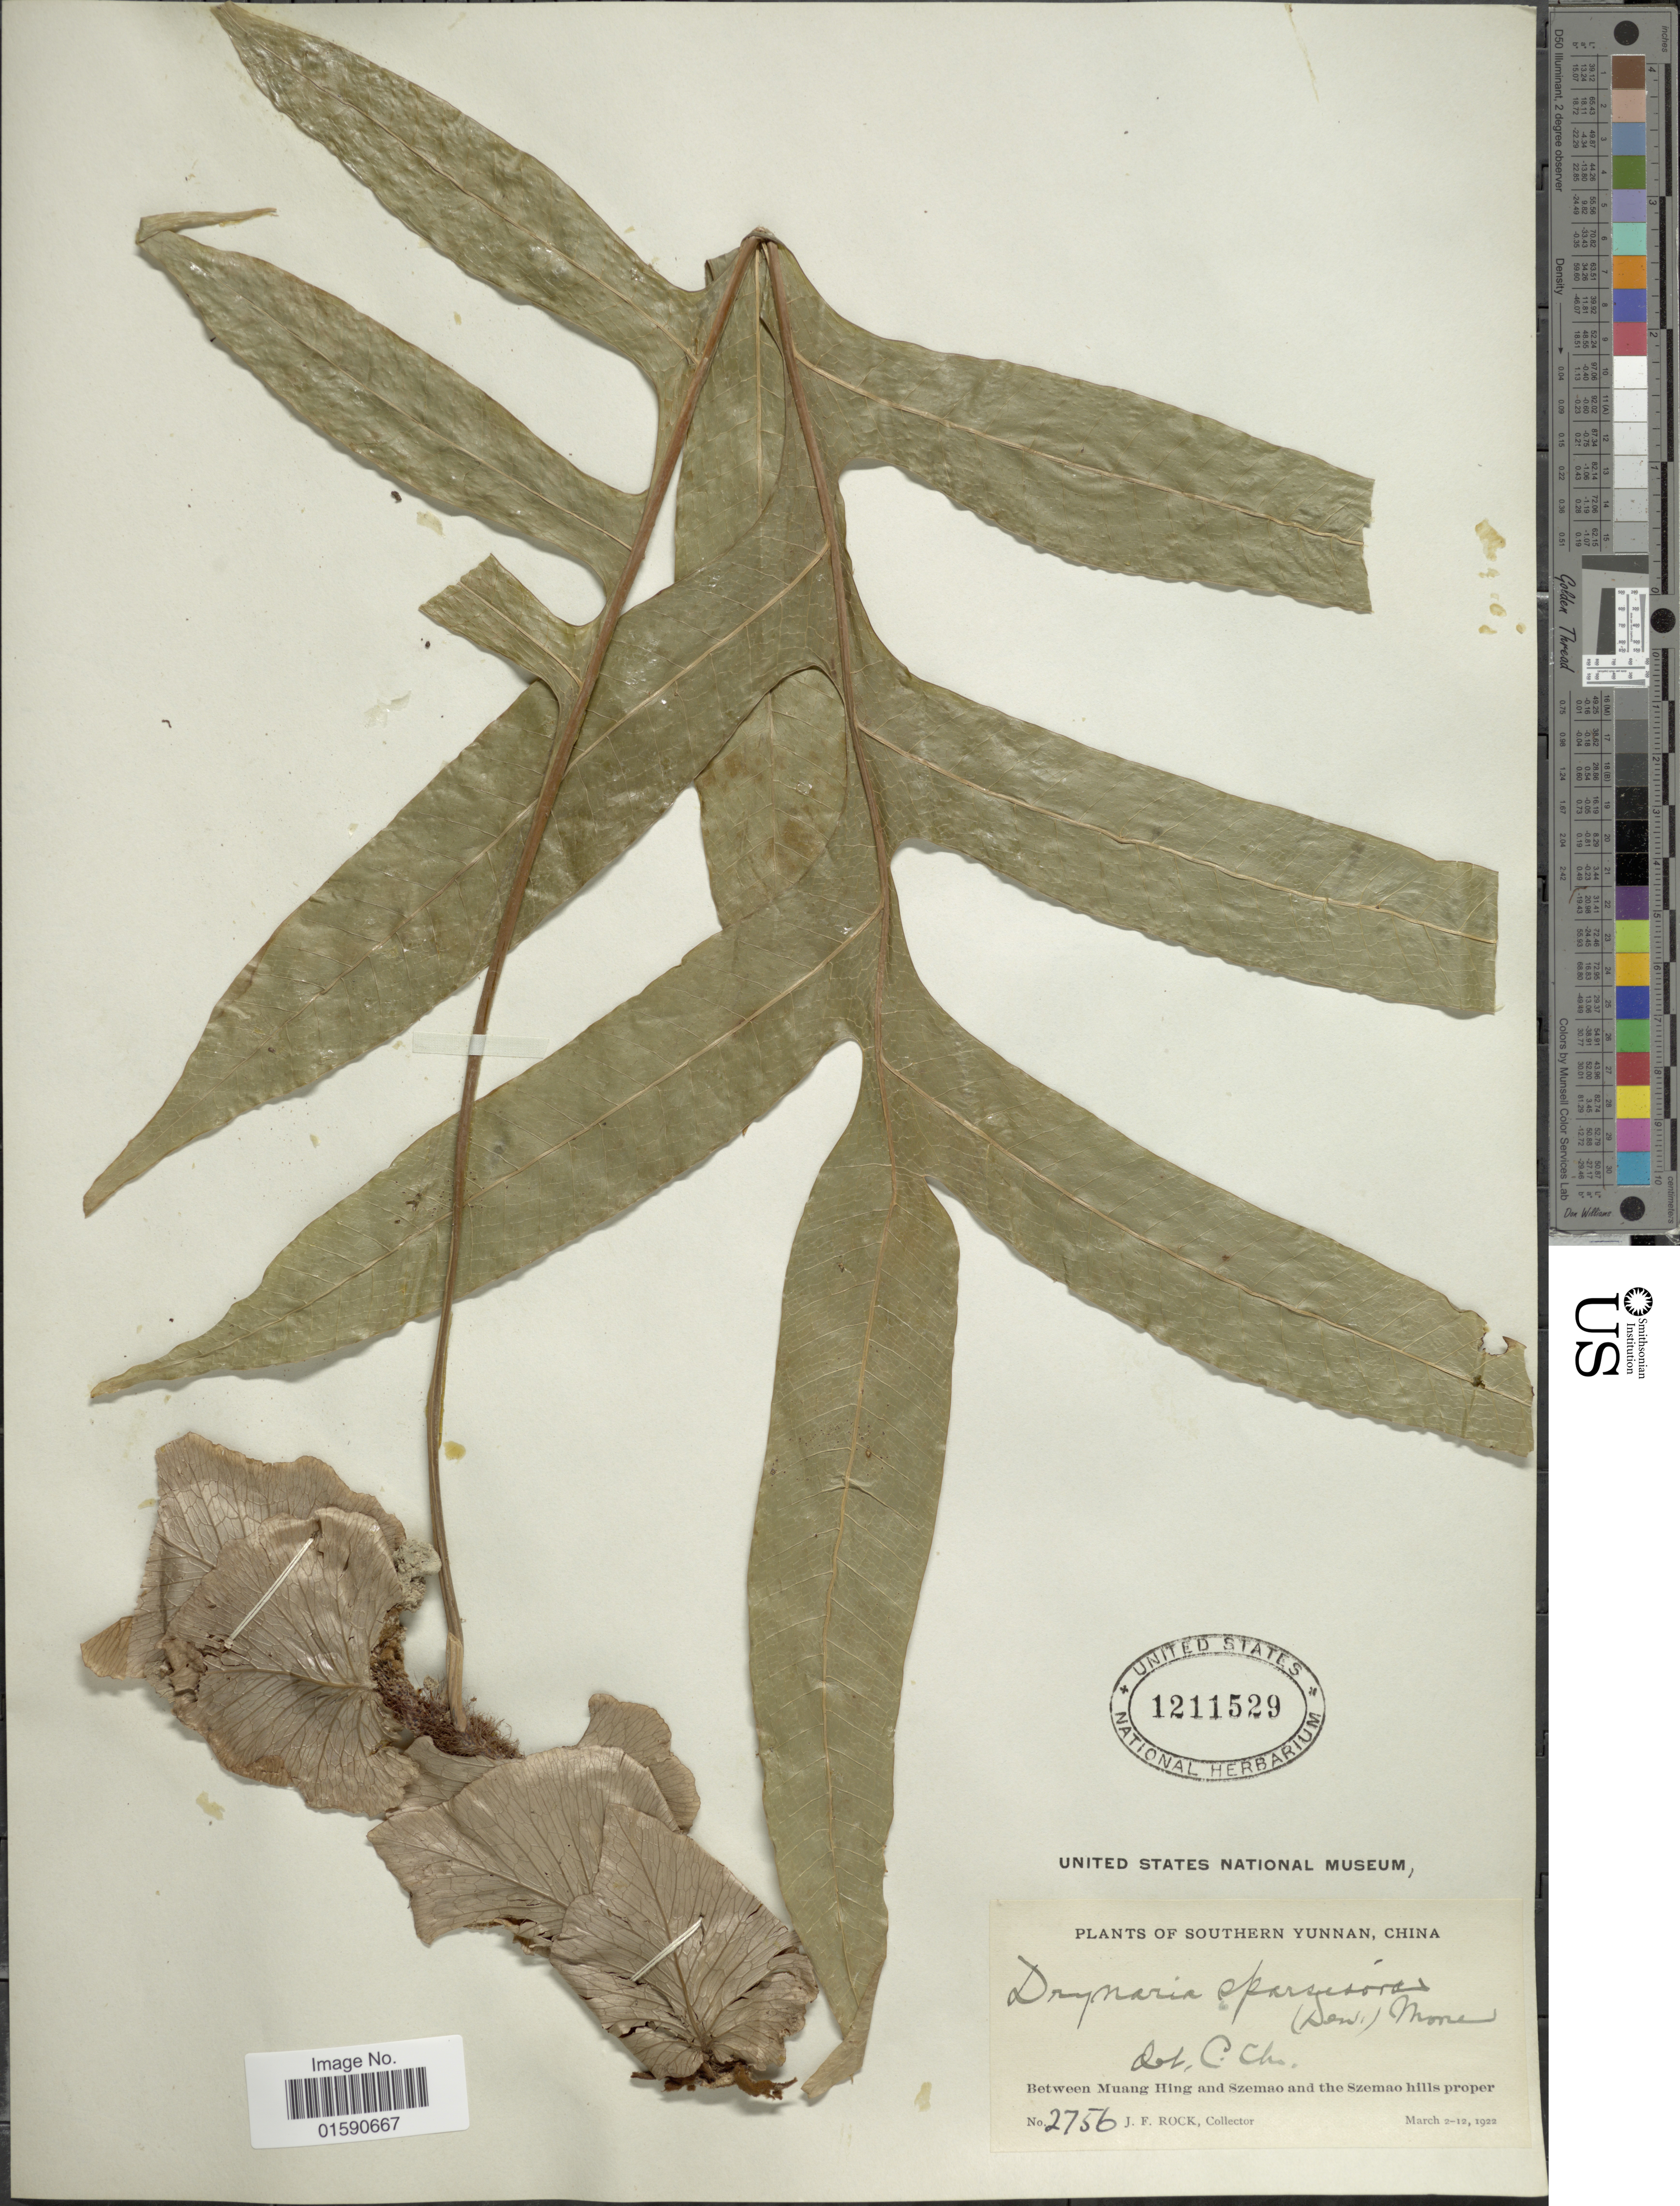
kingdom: Plantae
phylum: Tracheophyta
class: Polypodiopsida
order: Polypodiales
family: Polypodiaceae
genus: Drynaria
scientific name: Drynaria sparsisora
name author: (Desu.) T. Moore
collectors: J. Rock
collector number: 27656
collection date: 1922-03-02/1922-03-12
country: China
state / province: Yunnan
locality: Southern Yunnan, between Munag HIng kand Szemao and the Szemao Hills proper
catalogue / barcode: US 1211529